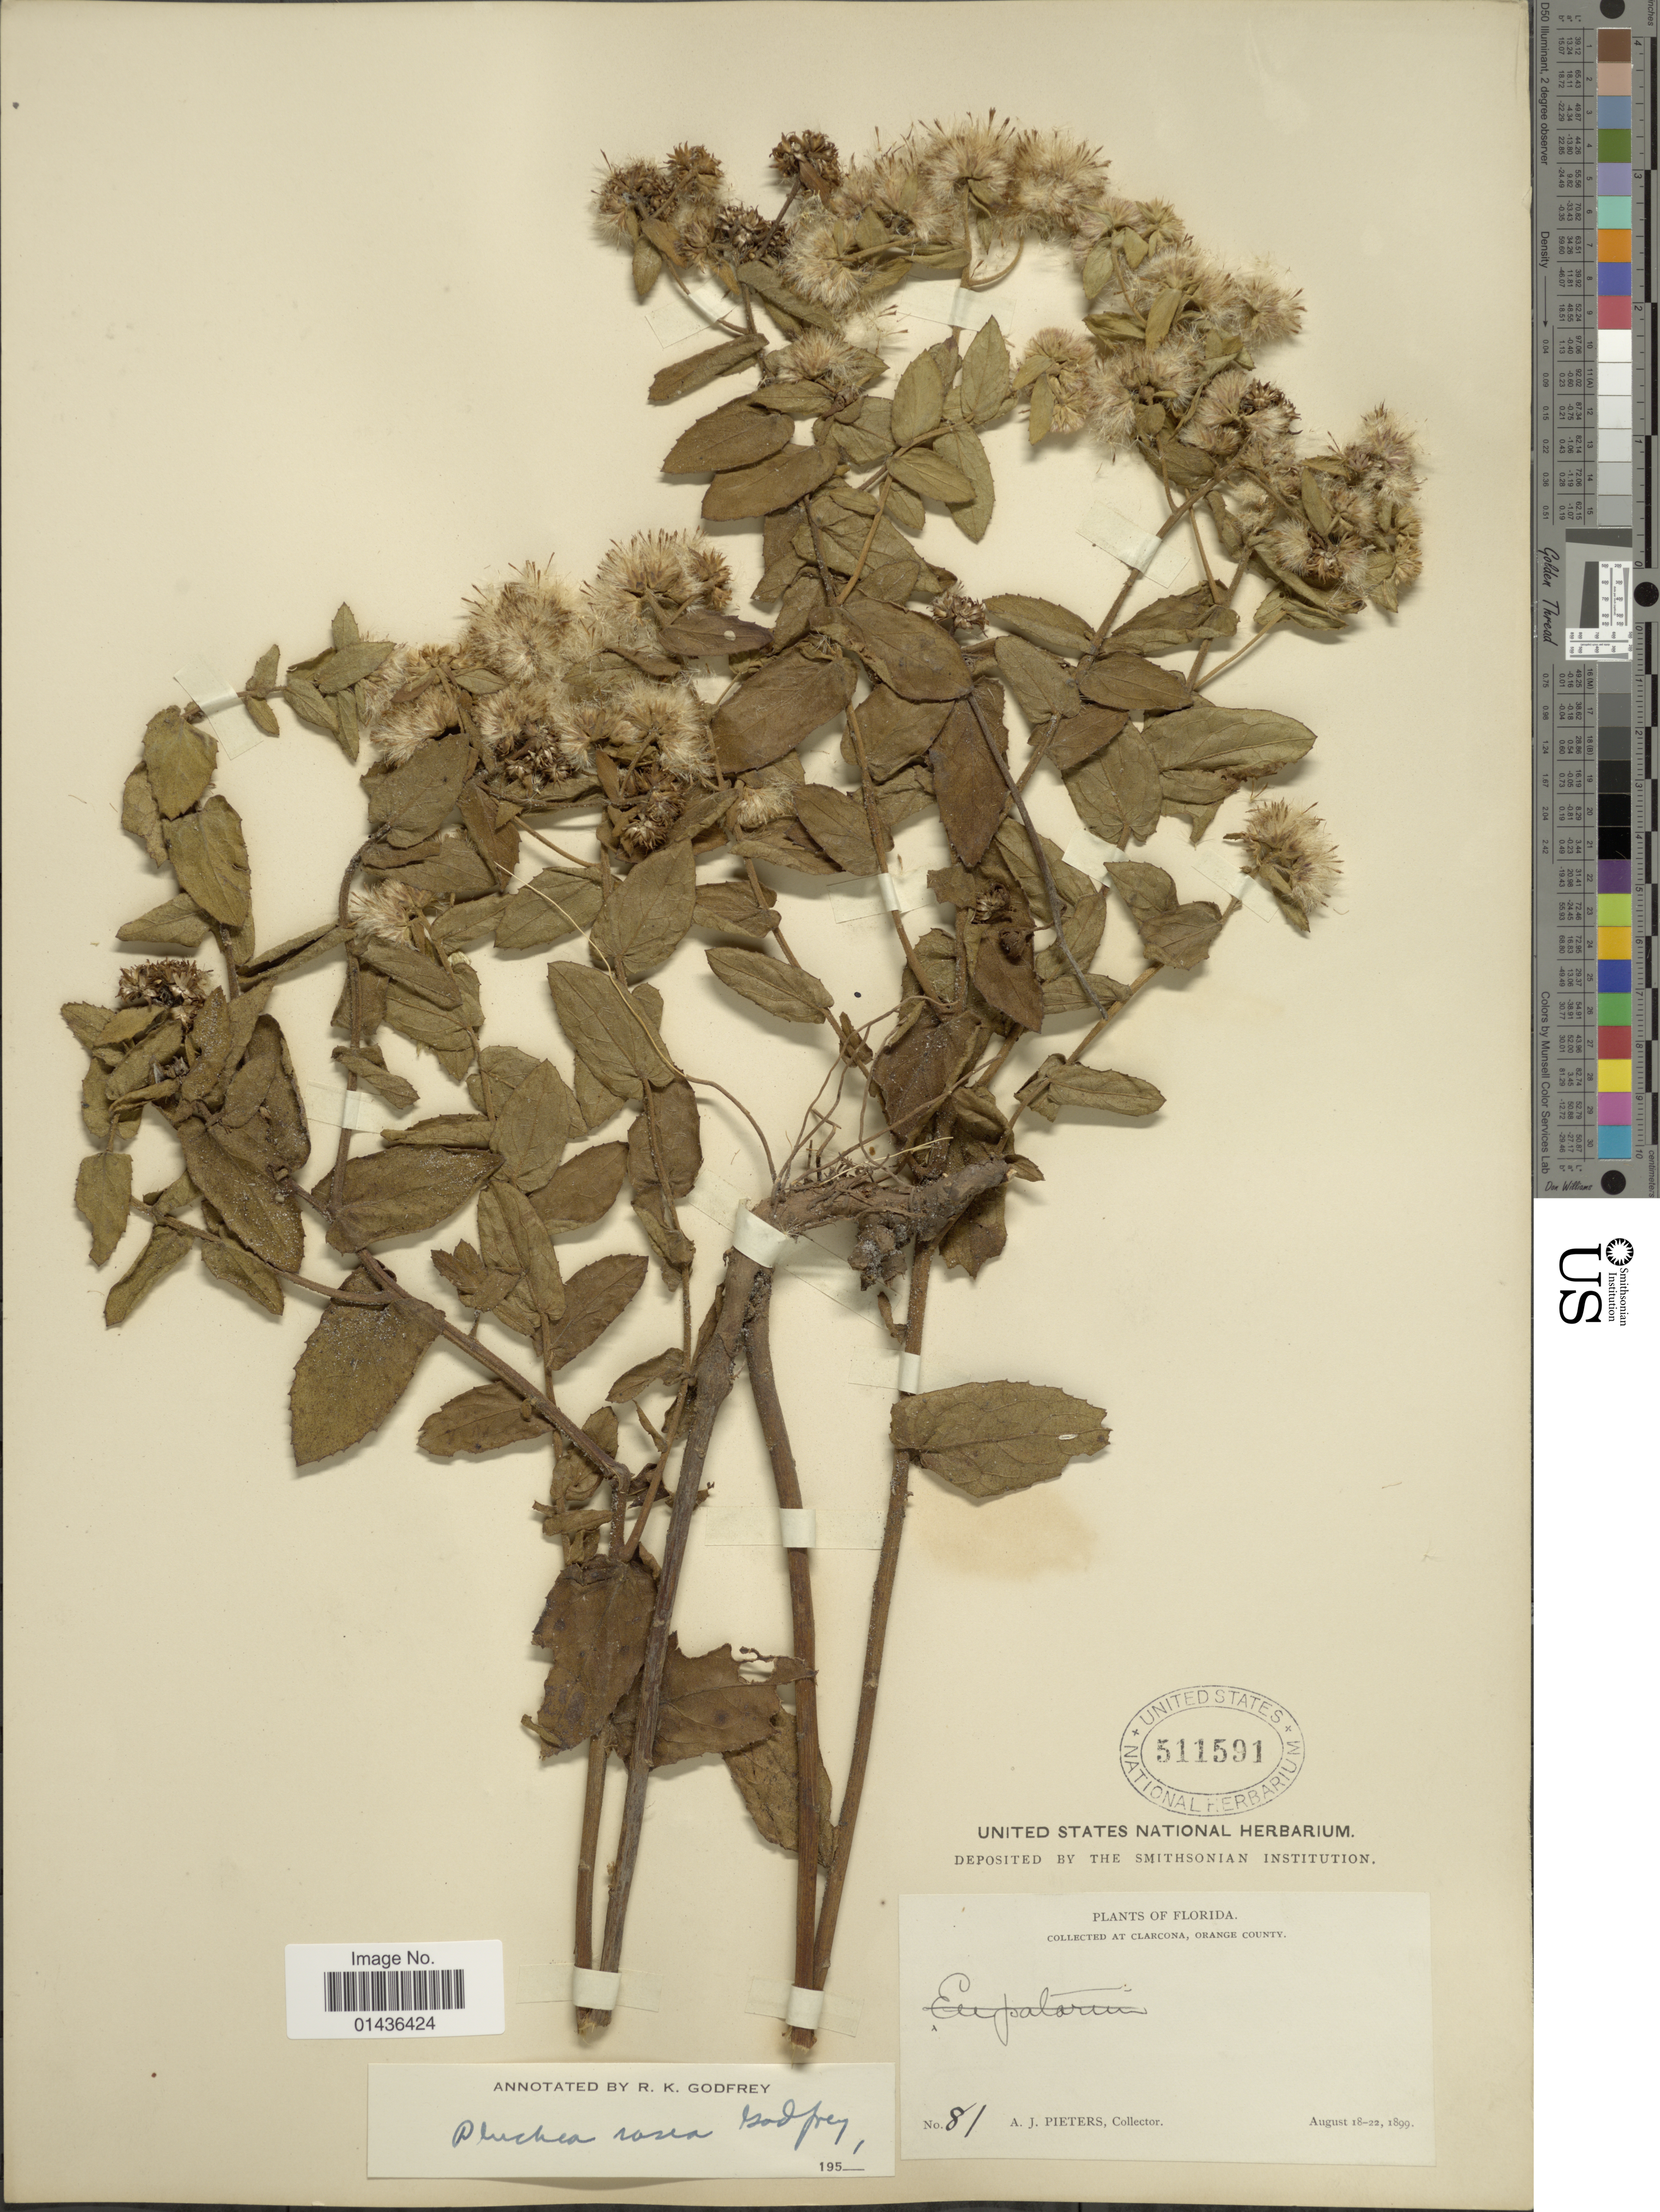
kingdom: Plantae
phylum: Tracheophyta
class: Magnoliopsida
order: Asterales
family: Asteraceae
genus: Pluchea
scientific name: Pluchea rosea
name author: R.K. Godfrey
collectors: A. Pieters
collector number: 81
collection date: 1899-08-18/1899-08-22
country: United States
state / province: Florida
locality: Clarcona, Orange County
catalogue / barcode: US 511591